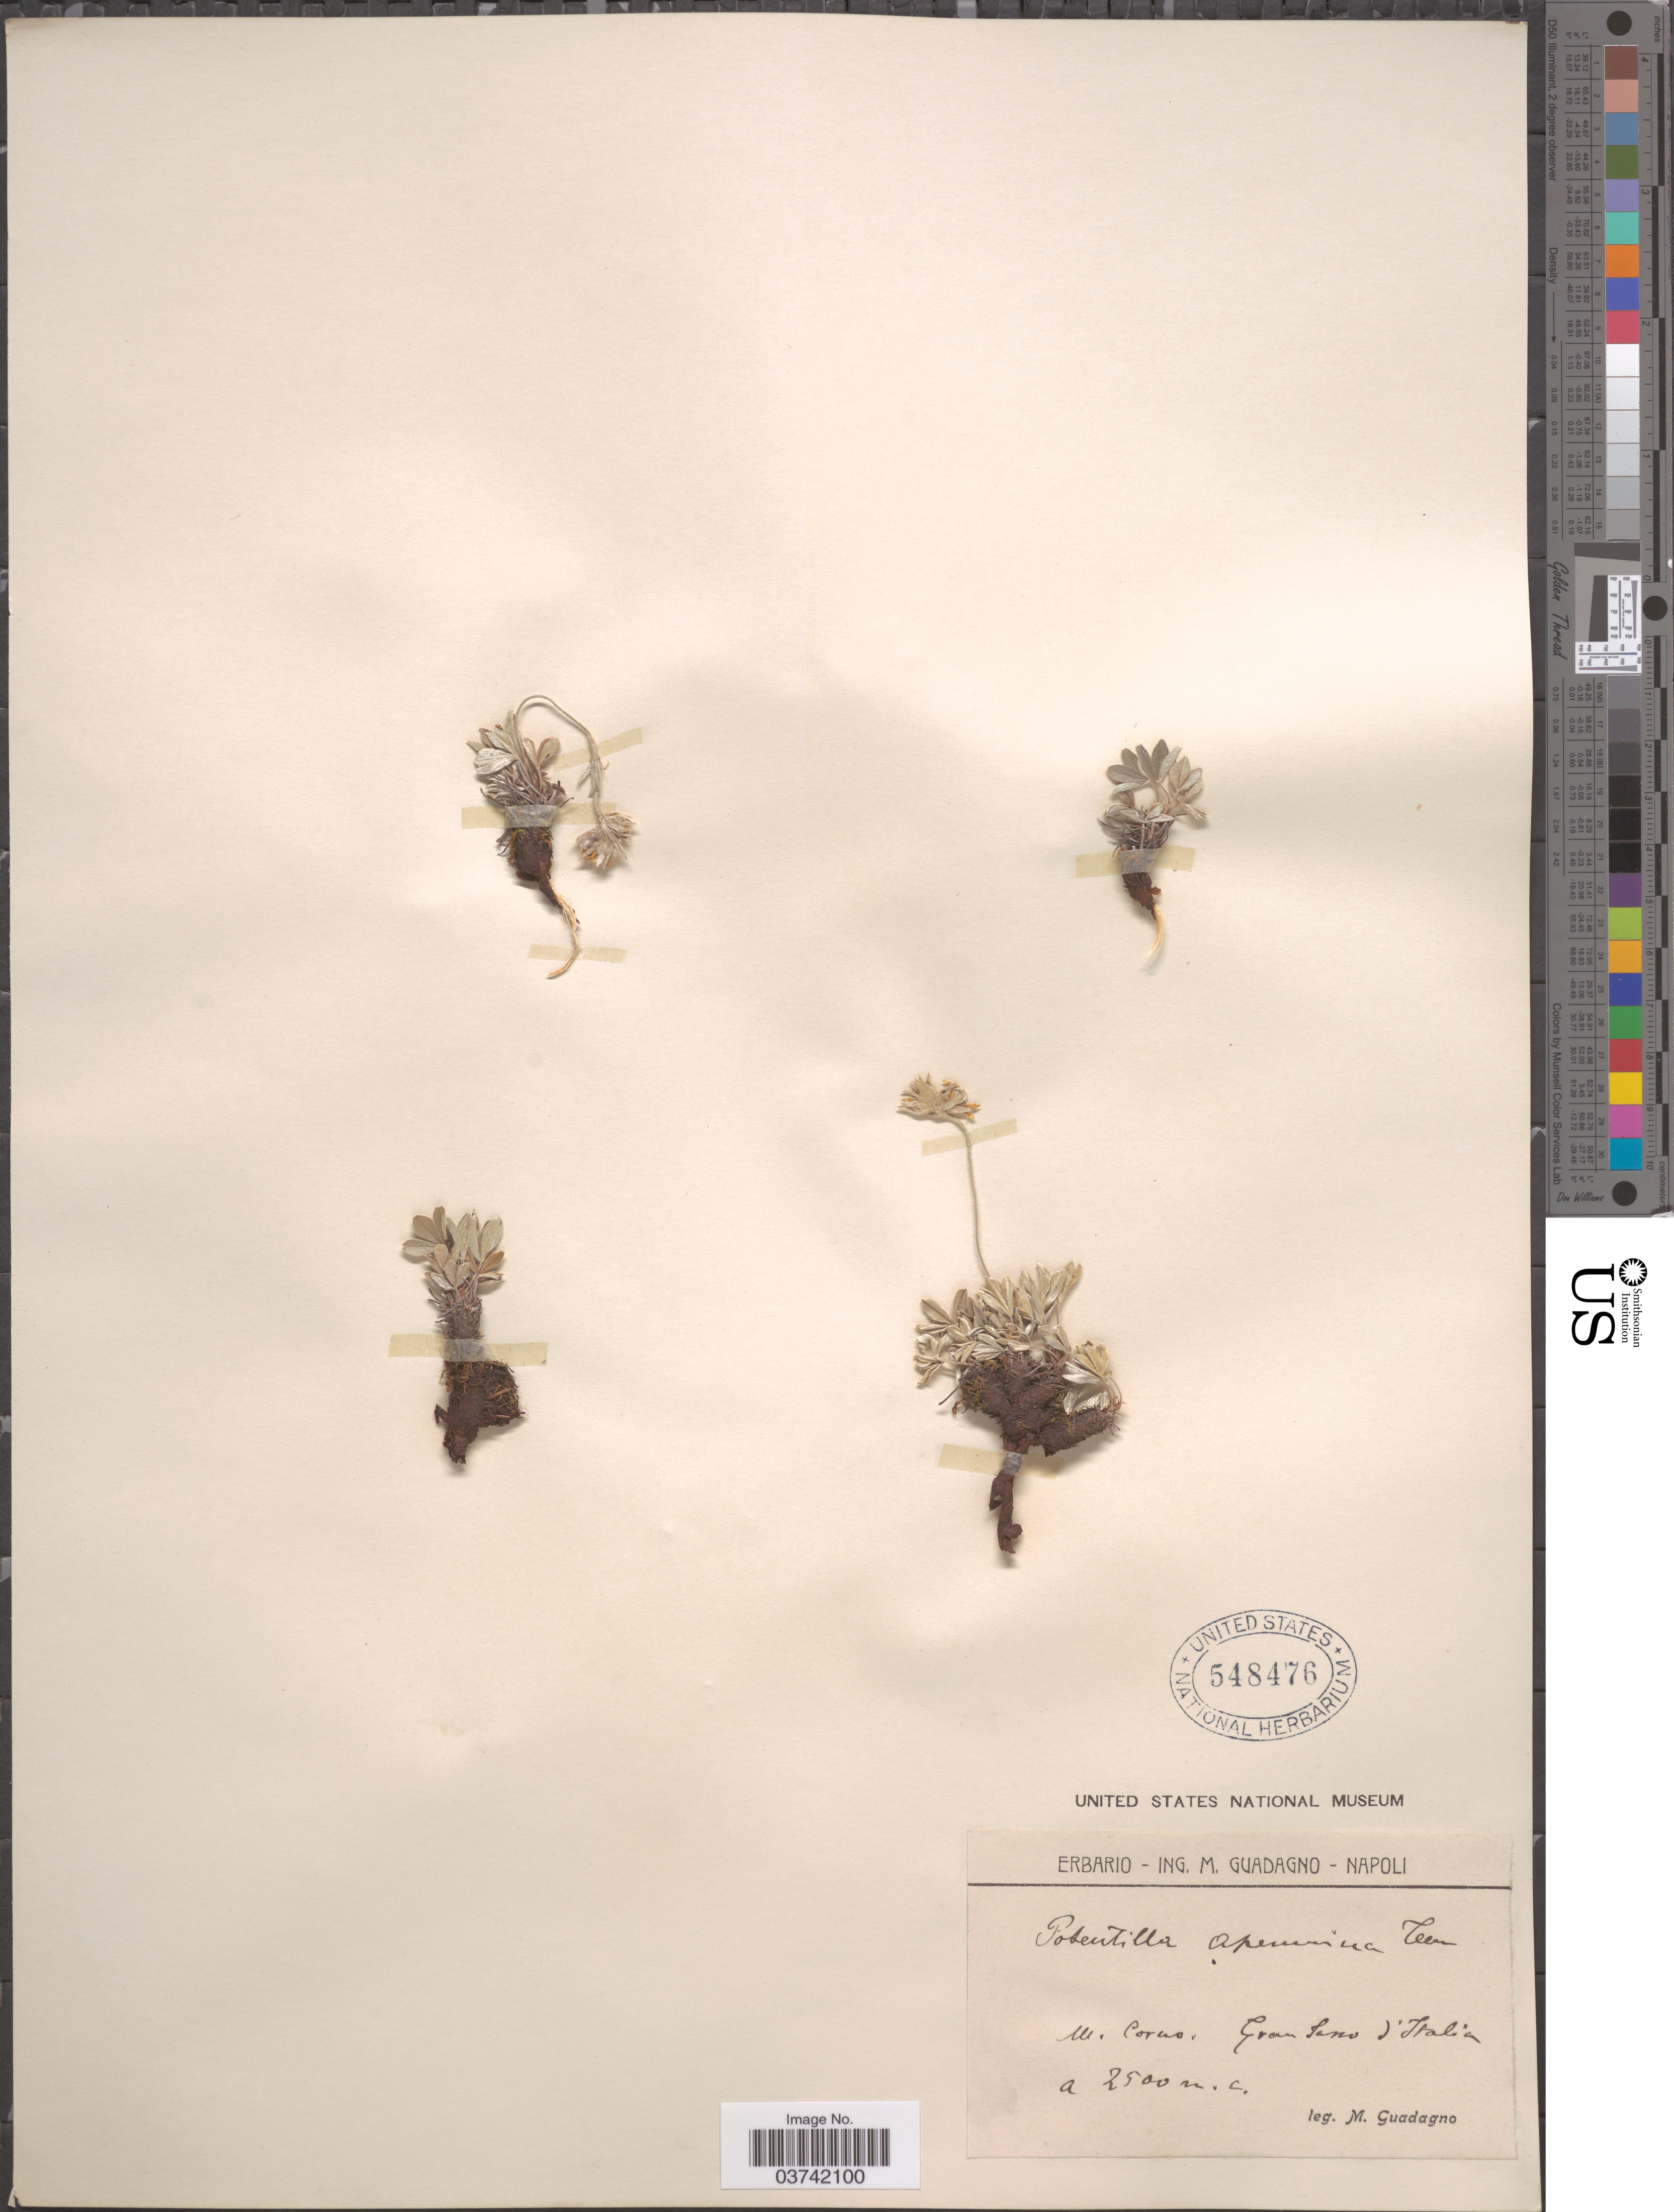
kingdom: Plantae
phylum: Tracheophyta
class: Magnoliopsida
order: Rosales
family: Rosaceae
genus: Potentilla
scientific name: Potentilla apennina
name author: Ten.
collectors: M. Guadagno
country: Italy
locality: M. Corao. Gran Serro d'Italia.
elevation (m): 2500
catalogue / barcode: US 548476